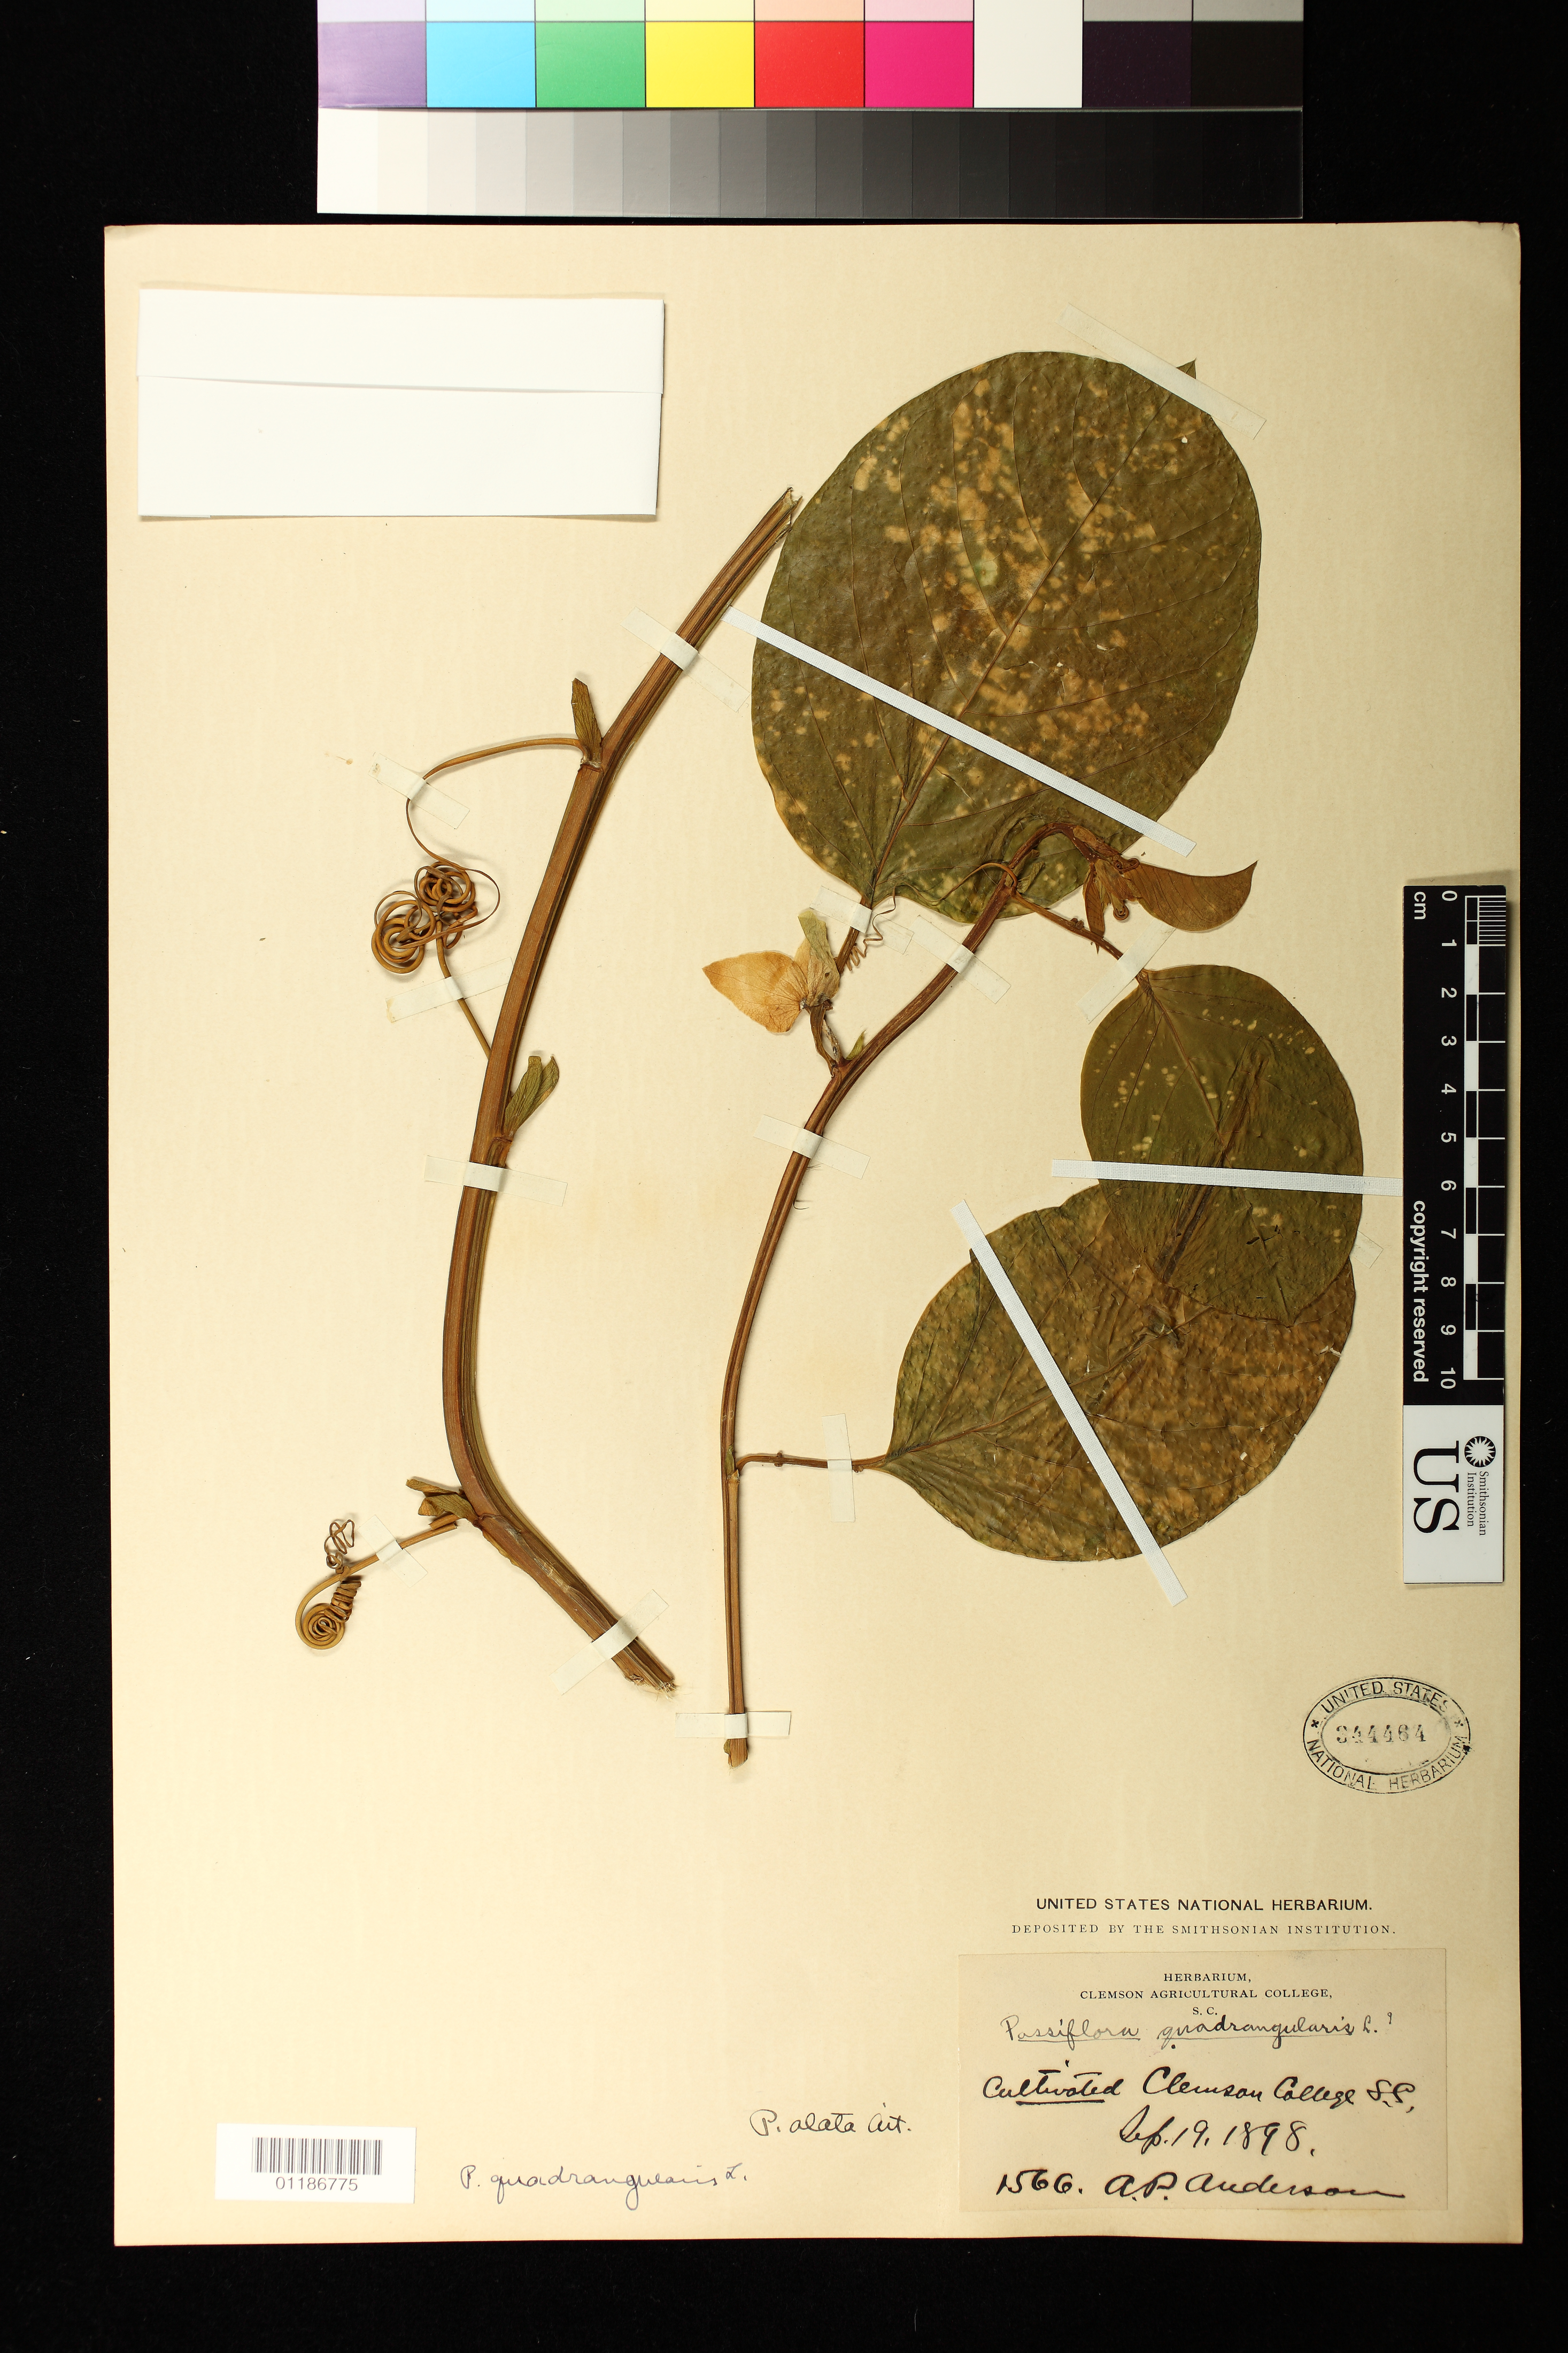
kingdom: Plantae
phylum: Tracheophyta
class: Magnoliopsida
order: Malpighiales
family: Passifloraceae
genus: Passiflora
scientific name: Passiflora alata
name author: Curtis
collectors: A. P. Anderson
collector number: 1566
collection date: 1898-09-19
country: United States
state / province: South Carolina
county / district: Oconee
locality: Clemson College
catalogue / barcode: US 344464